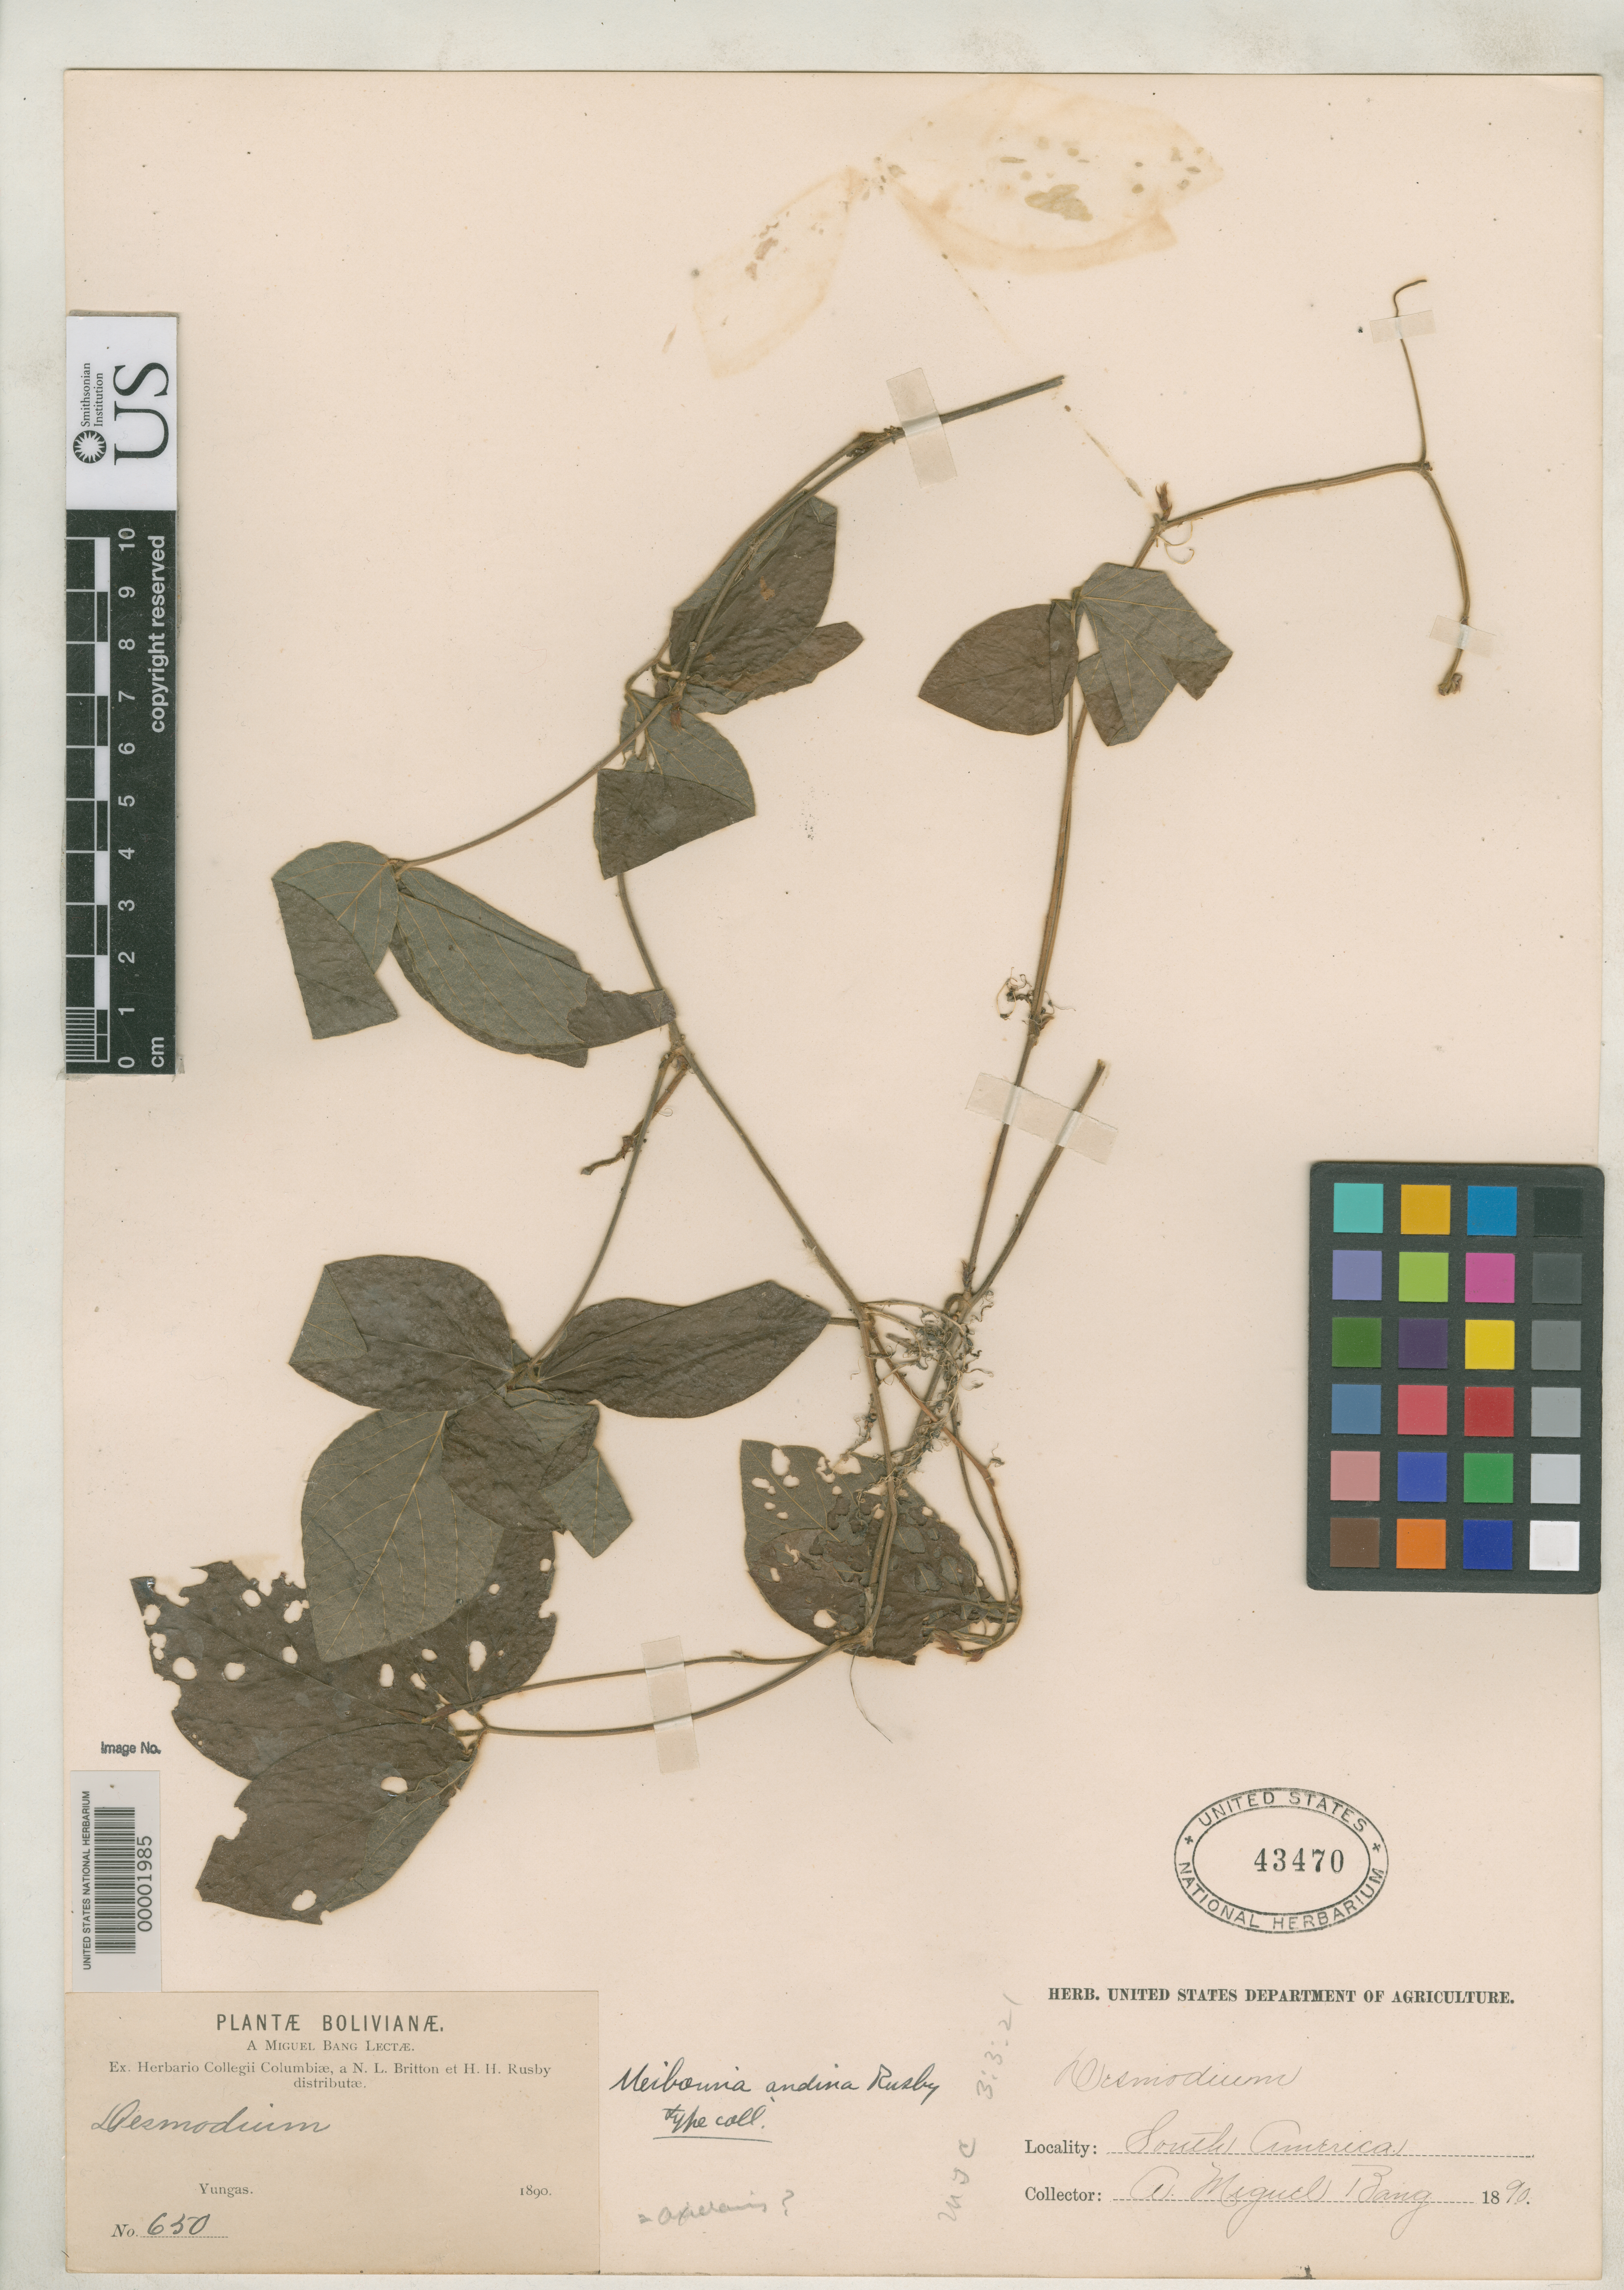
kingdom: Plantae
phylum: Tracheophyta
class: Magnoliopsida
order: Fabales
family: Fabaceae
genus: Meibomia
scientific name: Meibomia andina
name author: Rusby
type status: Isotype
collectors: M. Bang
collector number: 650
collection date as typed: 1890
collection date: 1890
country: Bolivia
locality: Yungas.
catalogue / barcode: US 43470